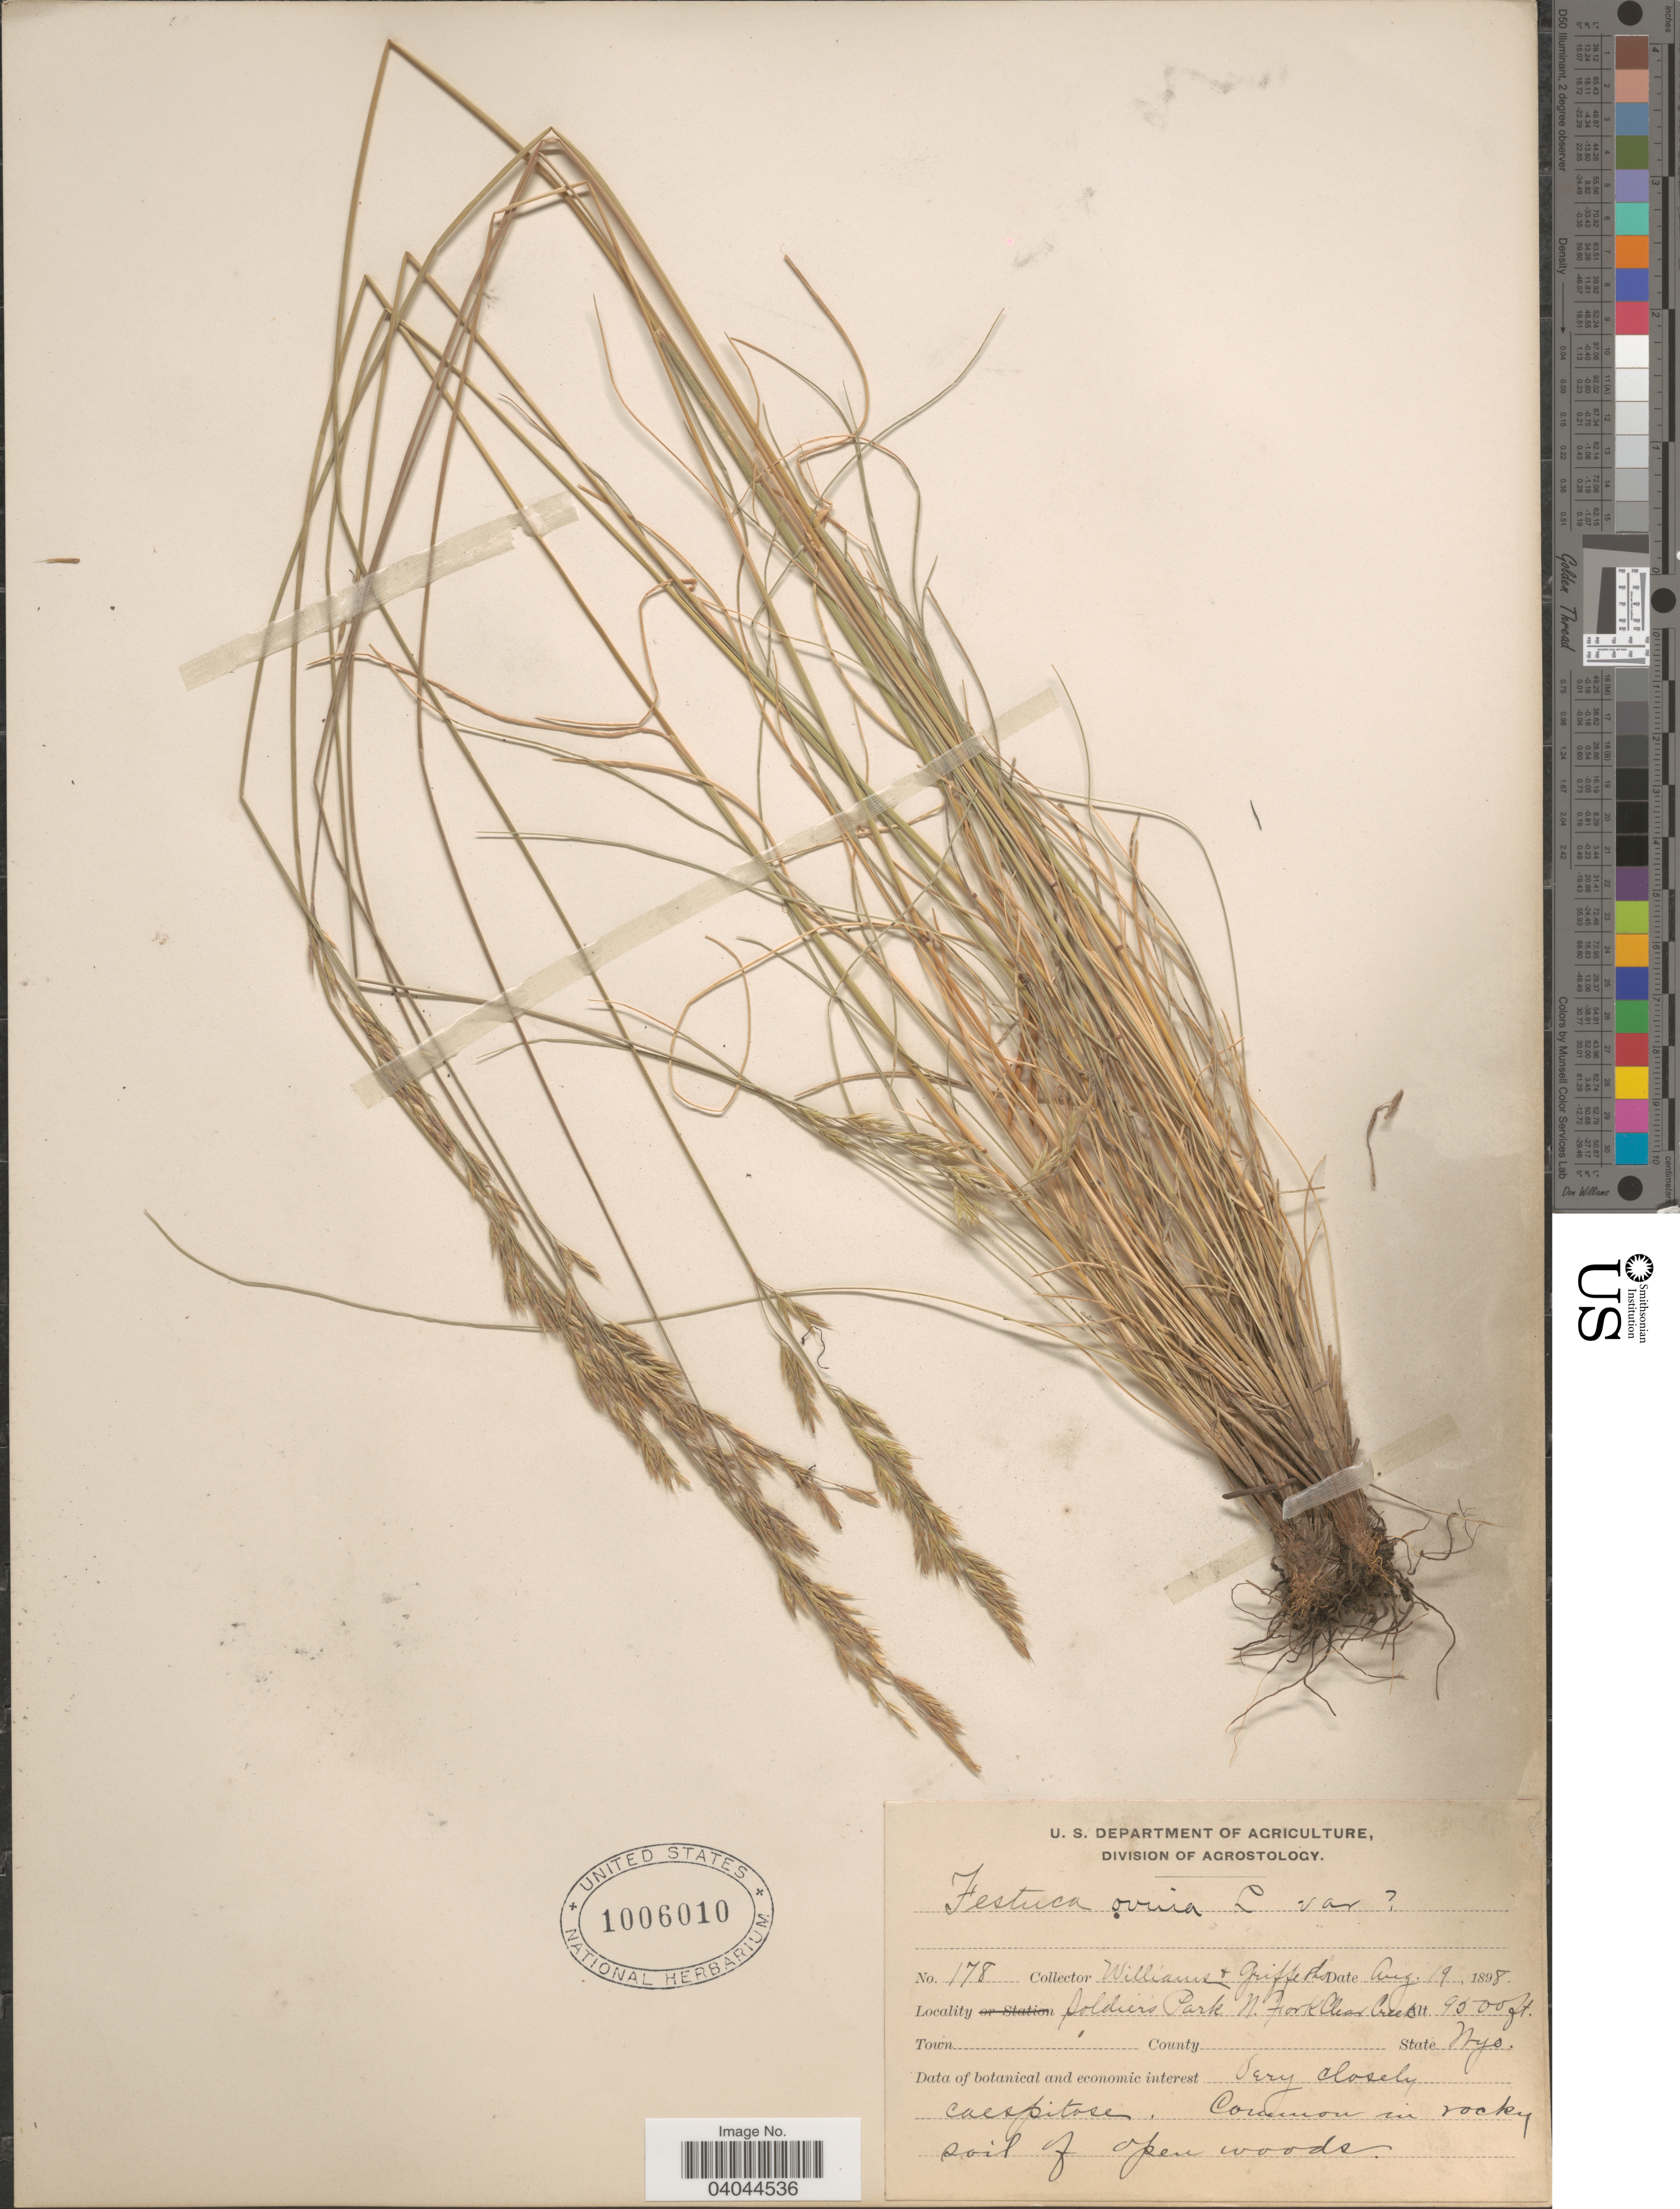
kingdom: Plantae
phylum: Tracheophyta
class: Liliopsida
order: Poales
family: Poaceae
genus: Festuca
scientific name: Festuca ovina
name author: L.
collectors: -- Williams & -- Griffiths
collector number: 178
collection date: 1898-08-09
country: United States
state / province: Wyoming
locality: Soldiers Park. N. Fork Clear Creek.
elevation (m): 2896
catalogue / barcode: US 1006010